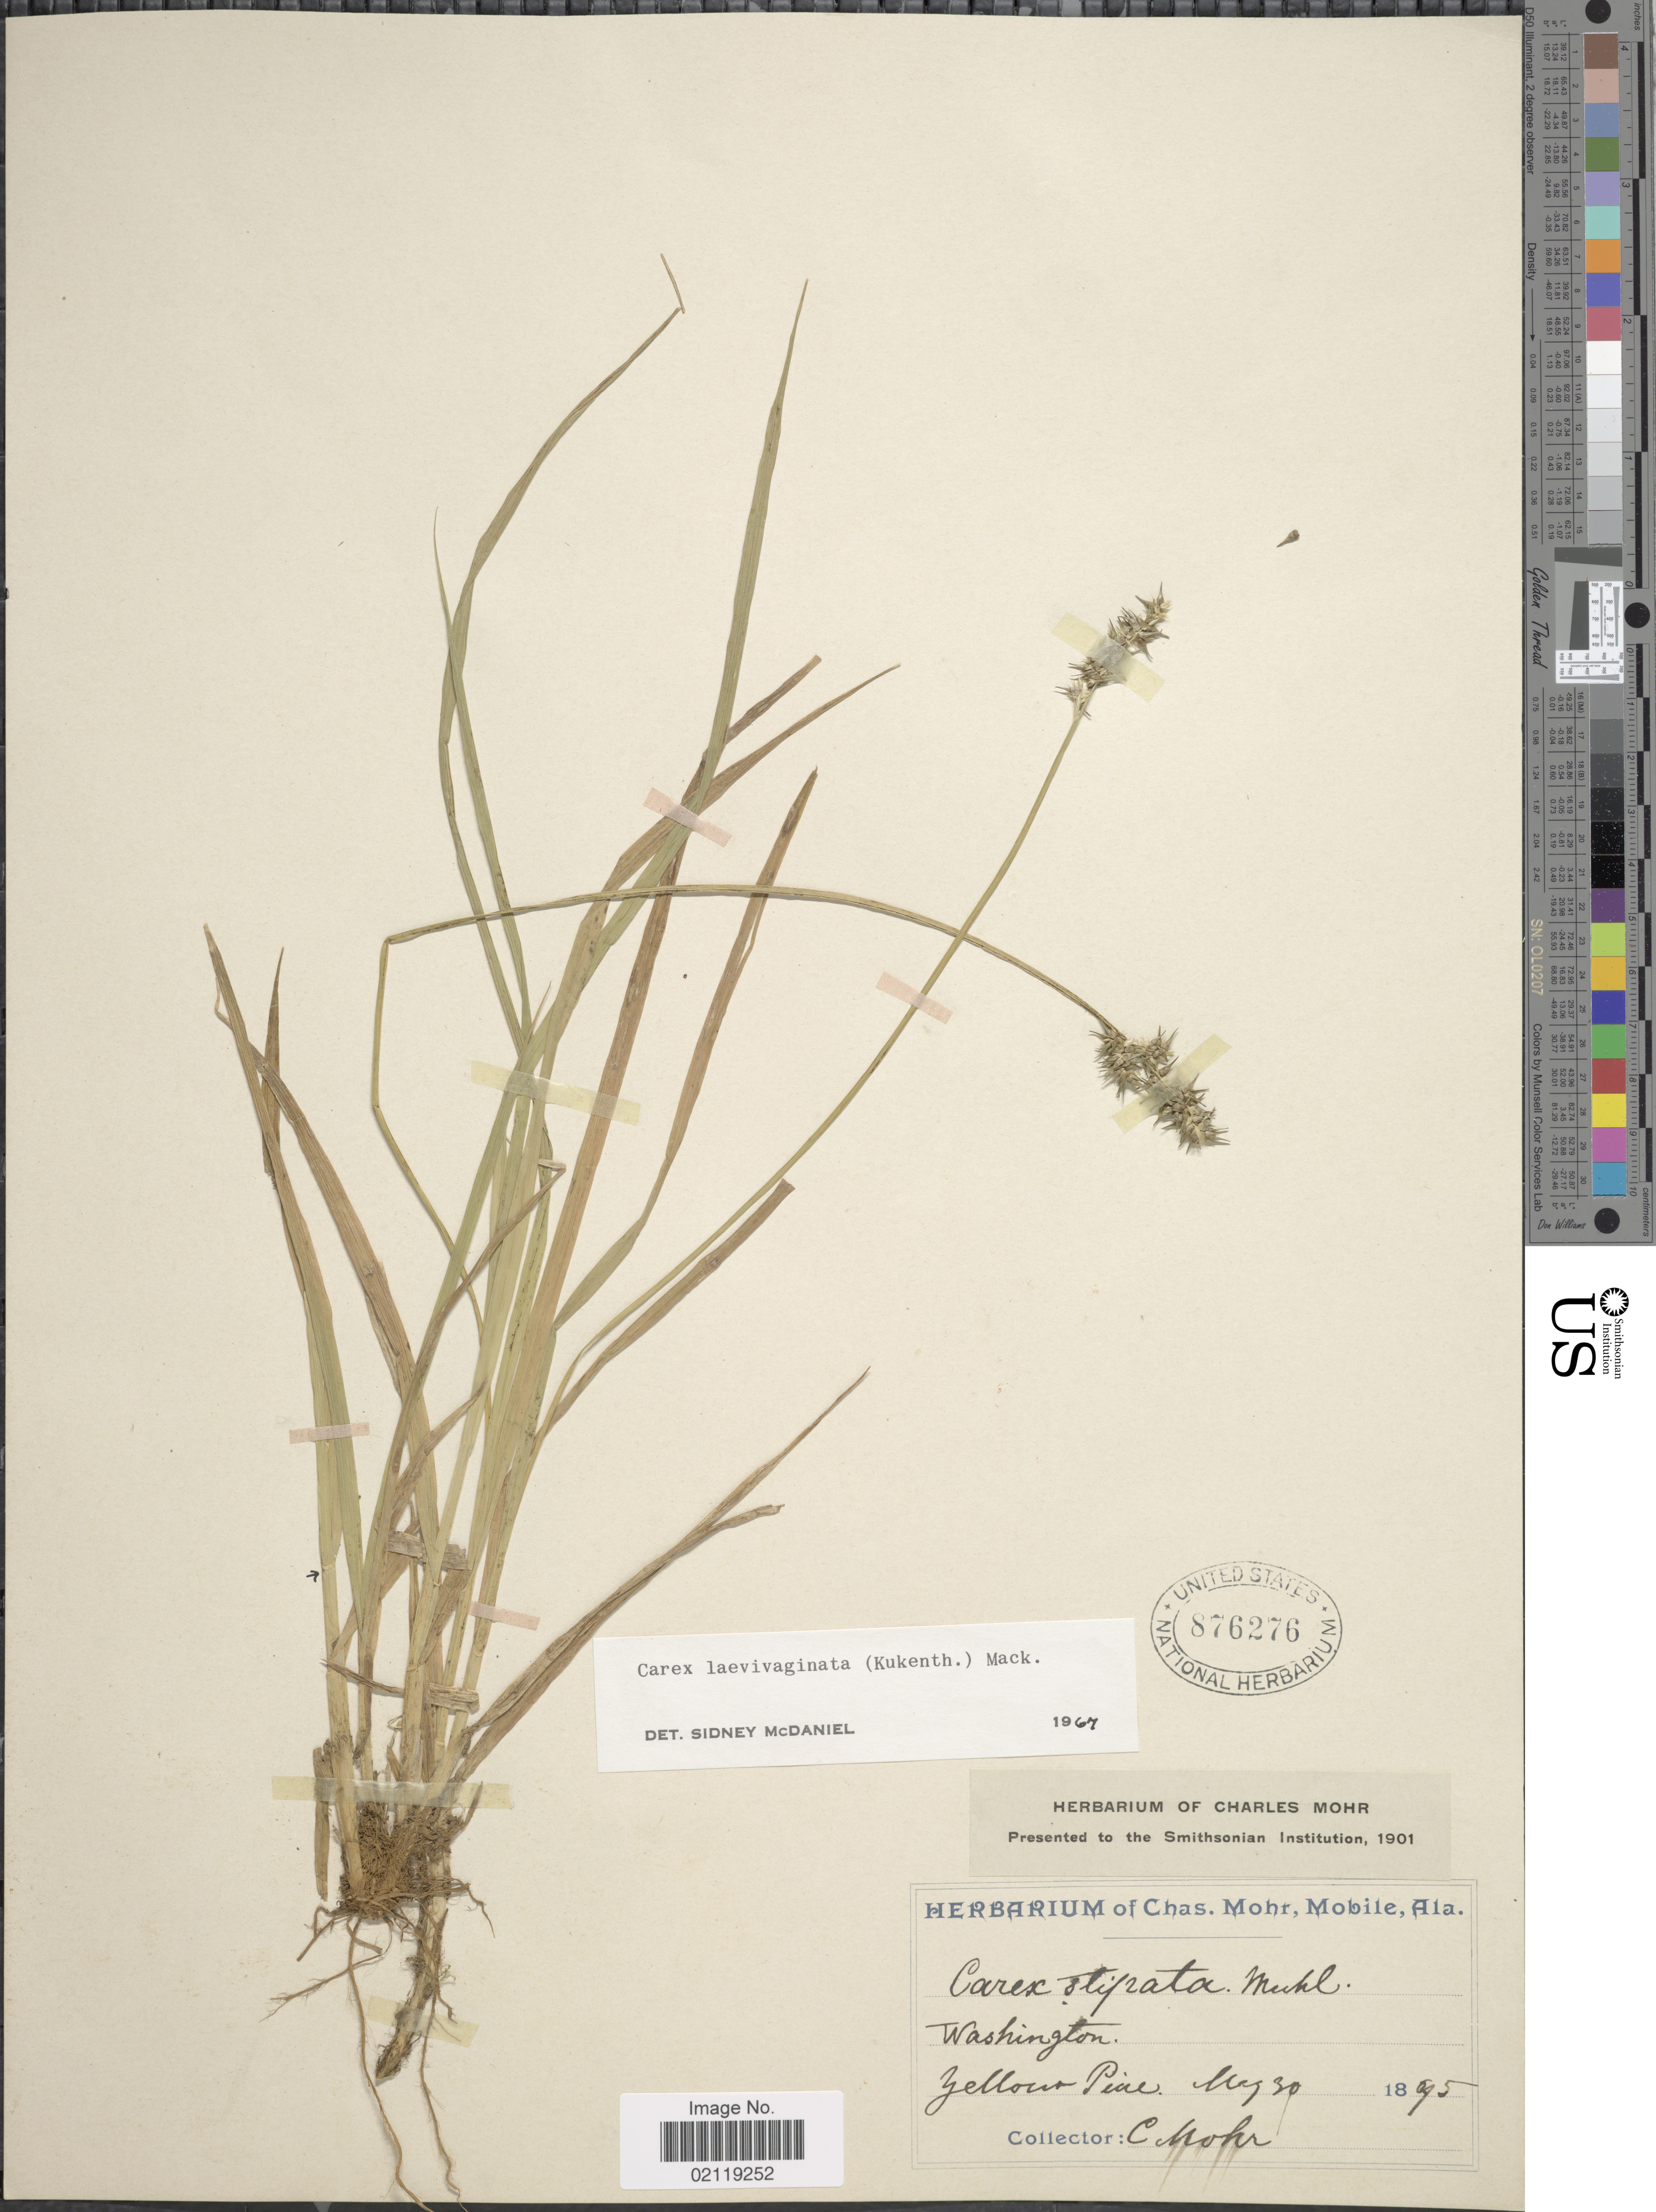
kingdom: Plantae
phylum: Tracheophyta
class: Liliopsida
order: Poales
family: Cyperaceae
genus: Carex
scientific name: Carex laevivaginata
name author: (Kük.) Mack.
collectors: Mohr, C. T. (herbarium)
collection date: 1895-05-30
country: United States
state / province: Alabama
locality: Yellow Pine, Washington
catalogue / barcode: US 876276